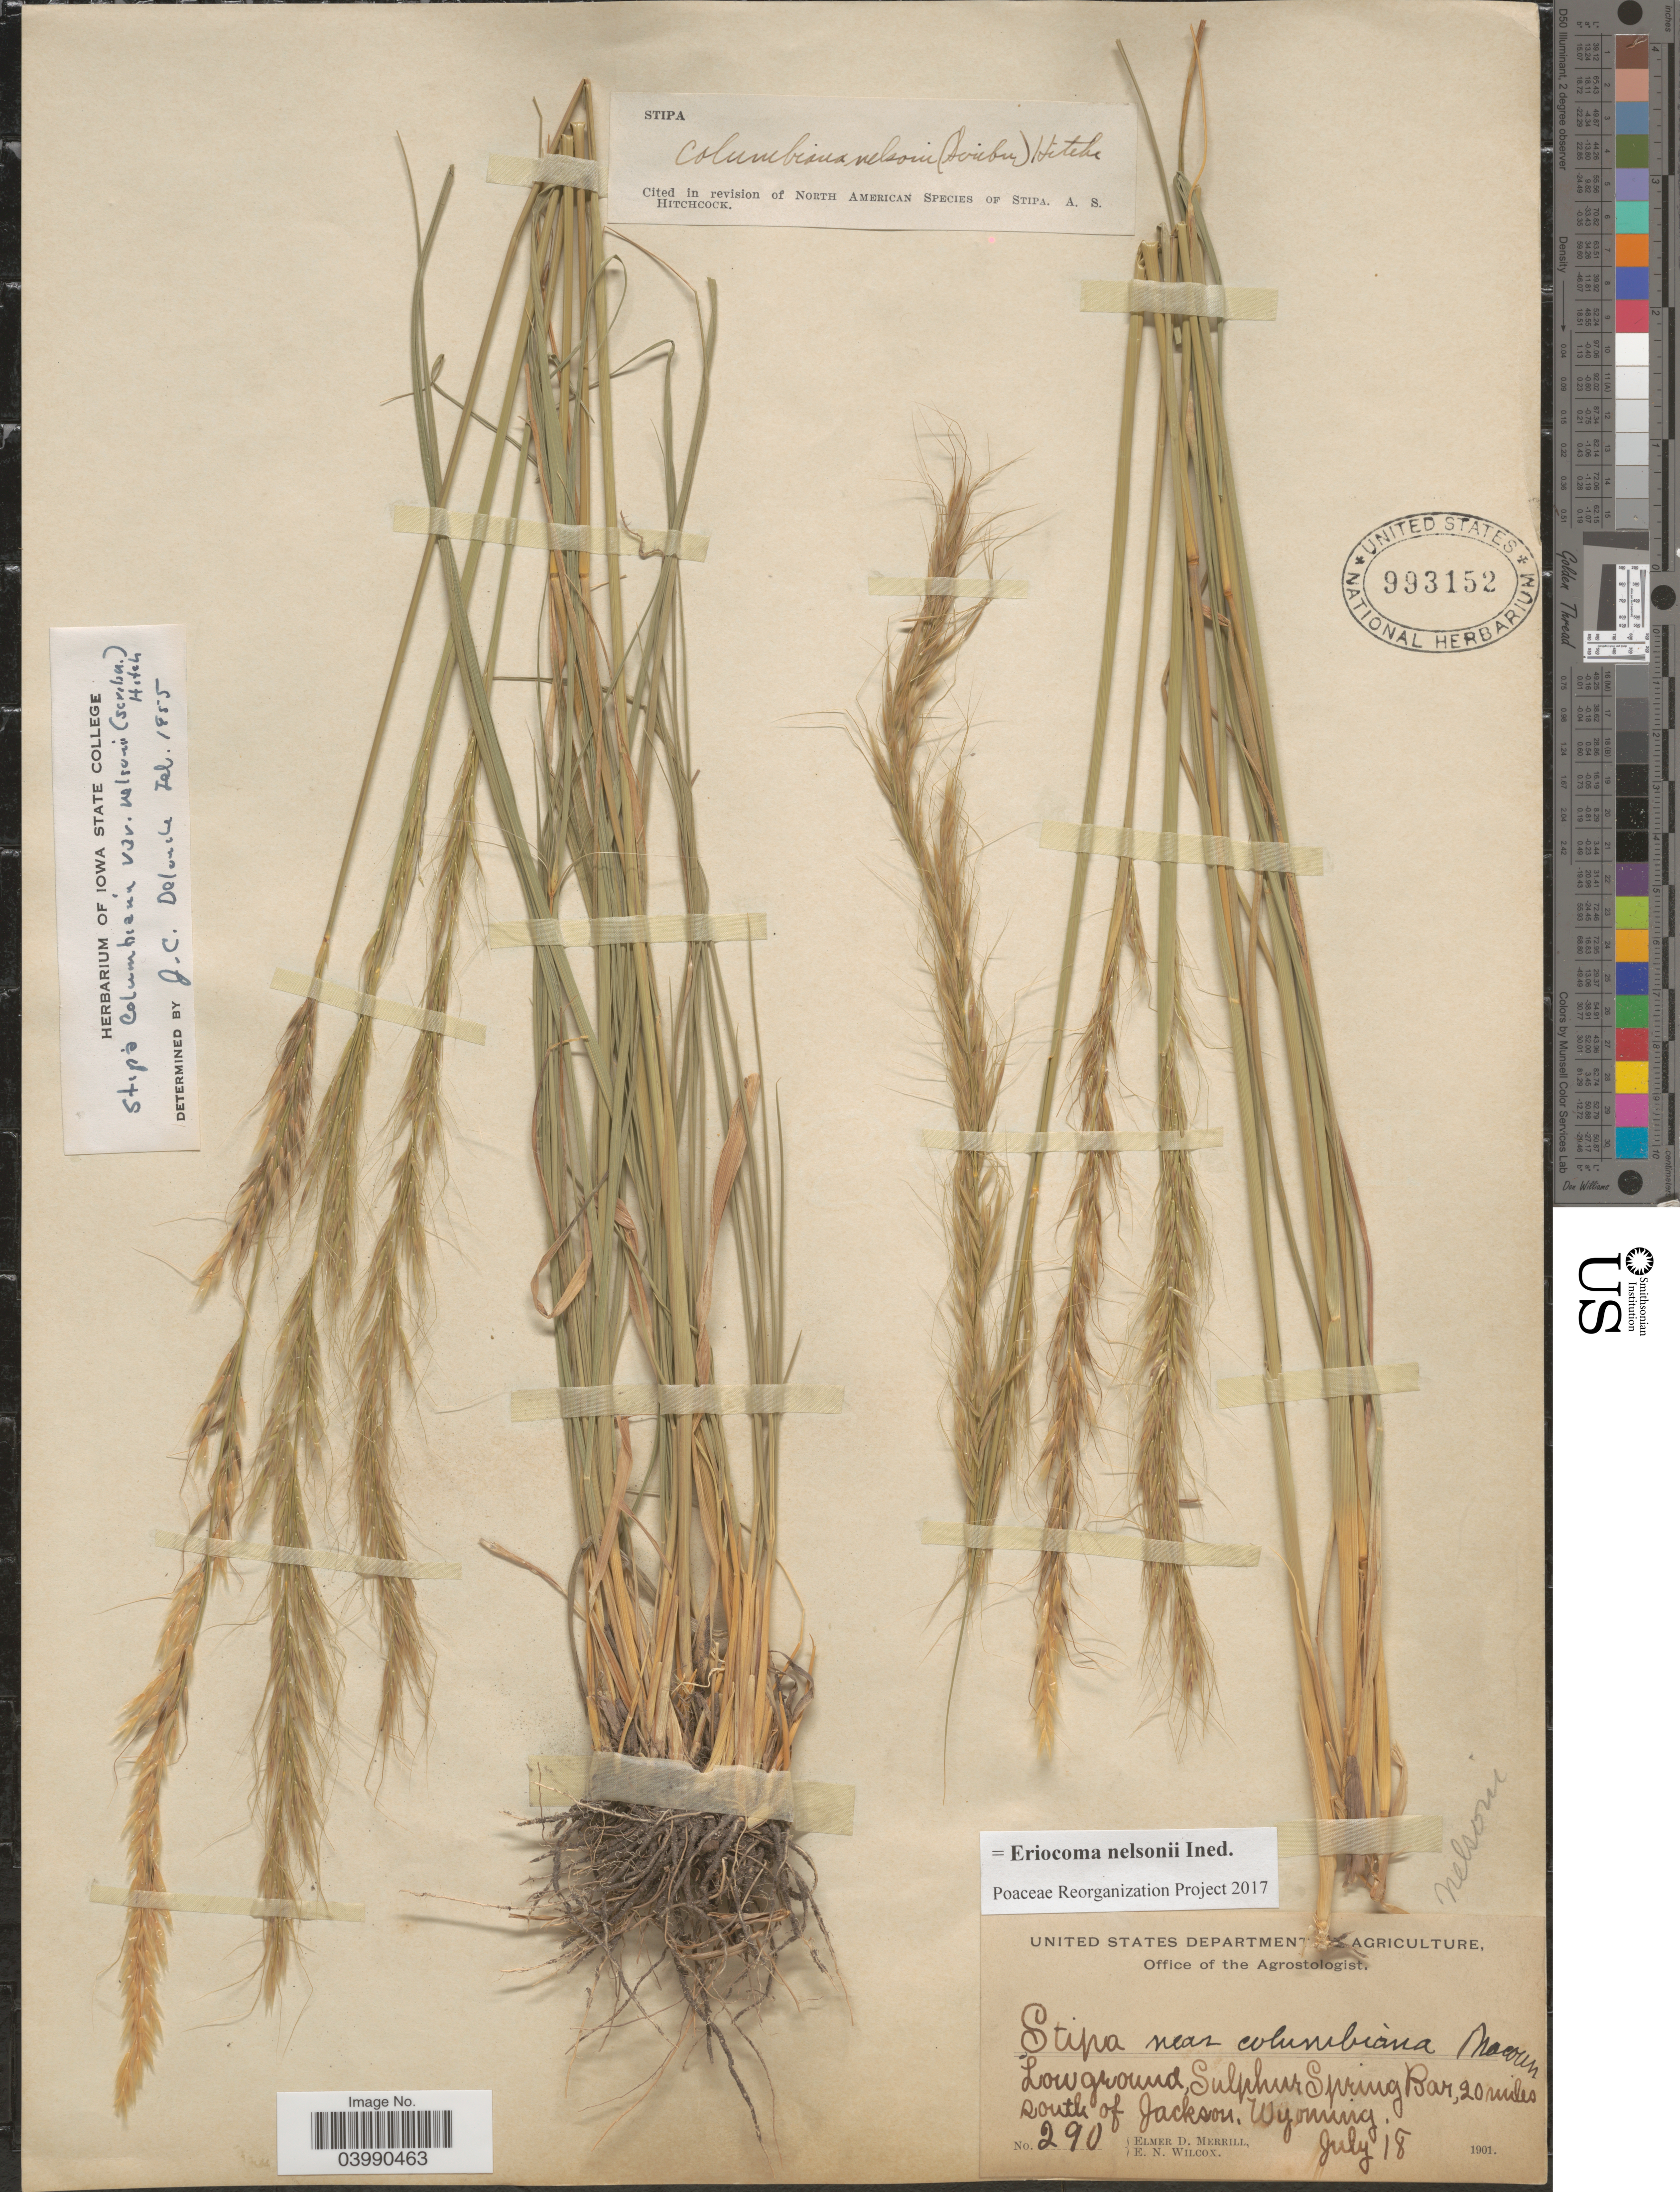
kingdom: Plantae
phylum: Tracheophyta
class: Liliopsida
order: Poales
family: Poaceae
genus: Eriocoma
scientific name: Eriocoma nelsonii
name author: (Scribn.) Romasch.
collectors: E. D. Merrill & E. Wilcox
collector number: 290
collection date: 1901-07-18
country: United States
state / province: Wyoming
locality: Low ground, Sulphur Spring Bar, 20 miles south of Jackson.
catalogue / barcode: US 993152